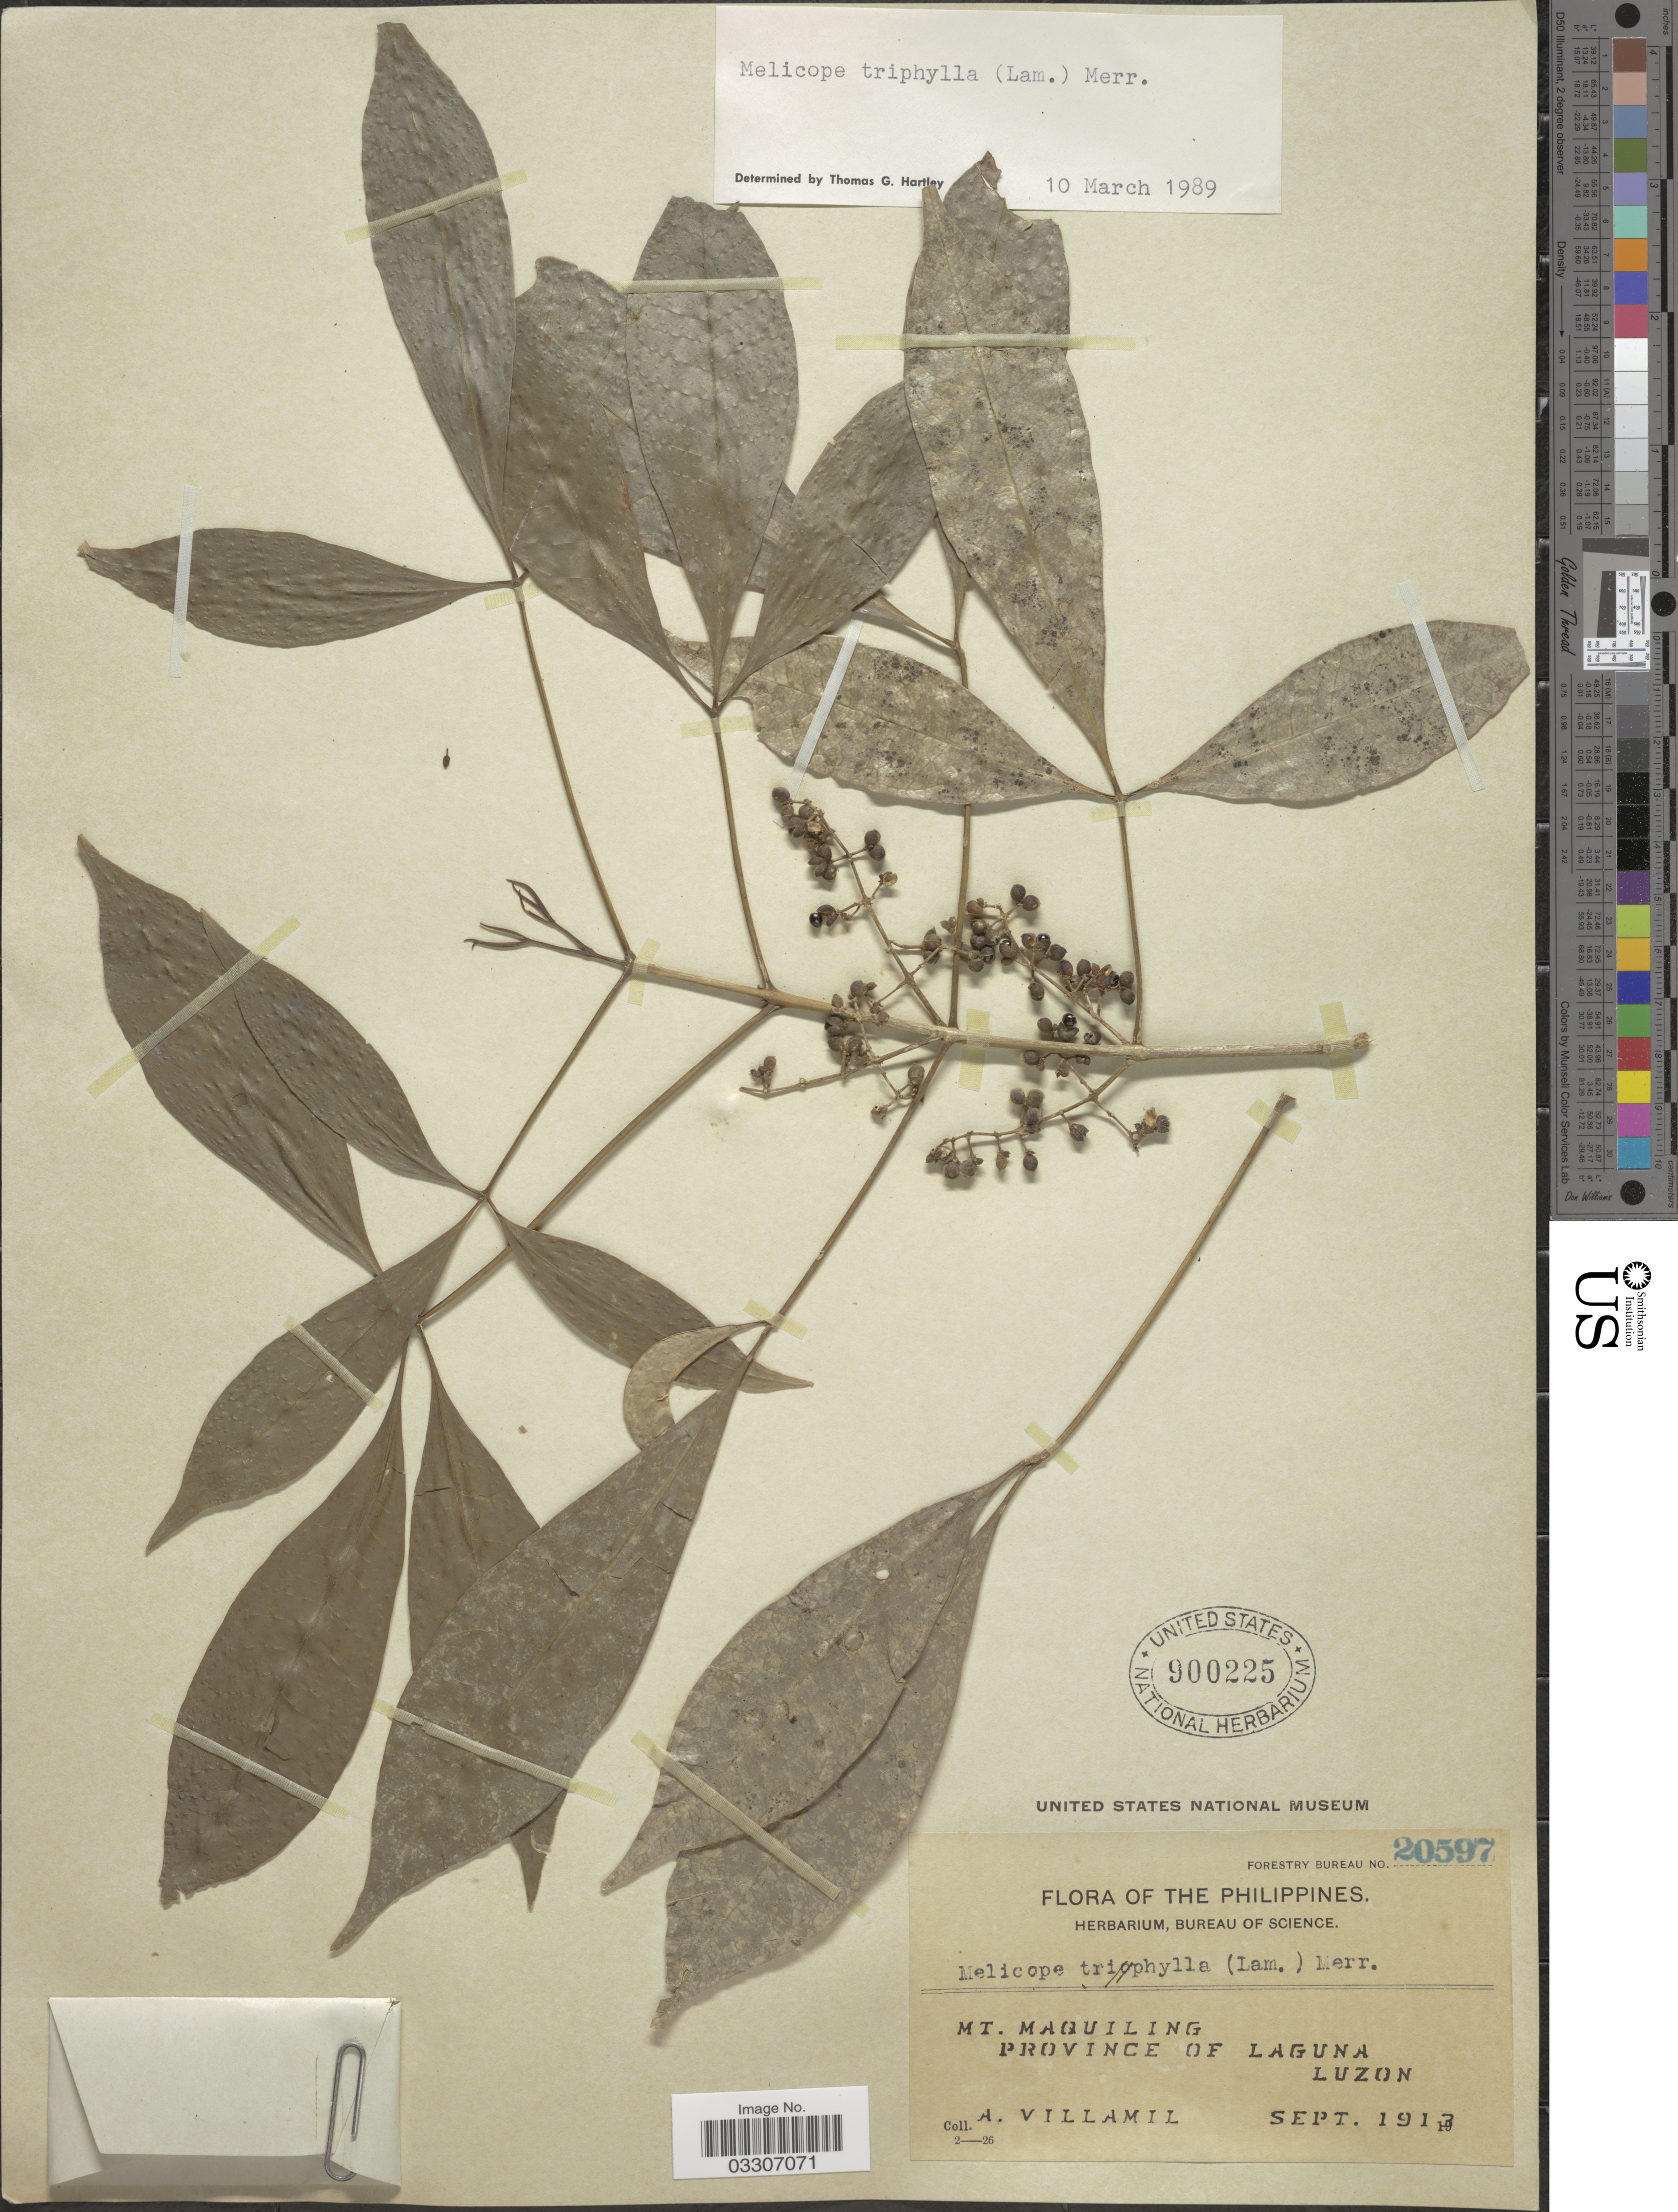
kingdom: Plantae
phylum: Tracheophyta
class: Magnoliopsida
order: Sapindales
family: Rutaceae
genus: Melicope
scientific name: Melicope triphylla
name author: (Lam.) Merr.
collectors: A. Villamil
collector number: Forestry Bureau 20597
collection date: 1913-09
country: Philippines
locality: Mt. Maquiling Province of Laguna Luzon.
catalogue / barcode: US 900225